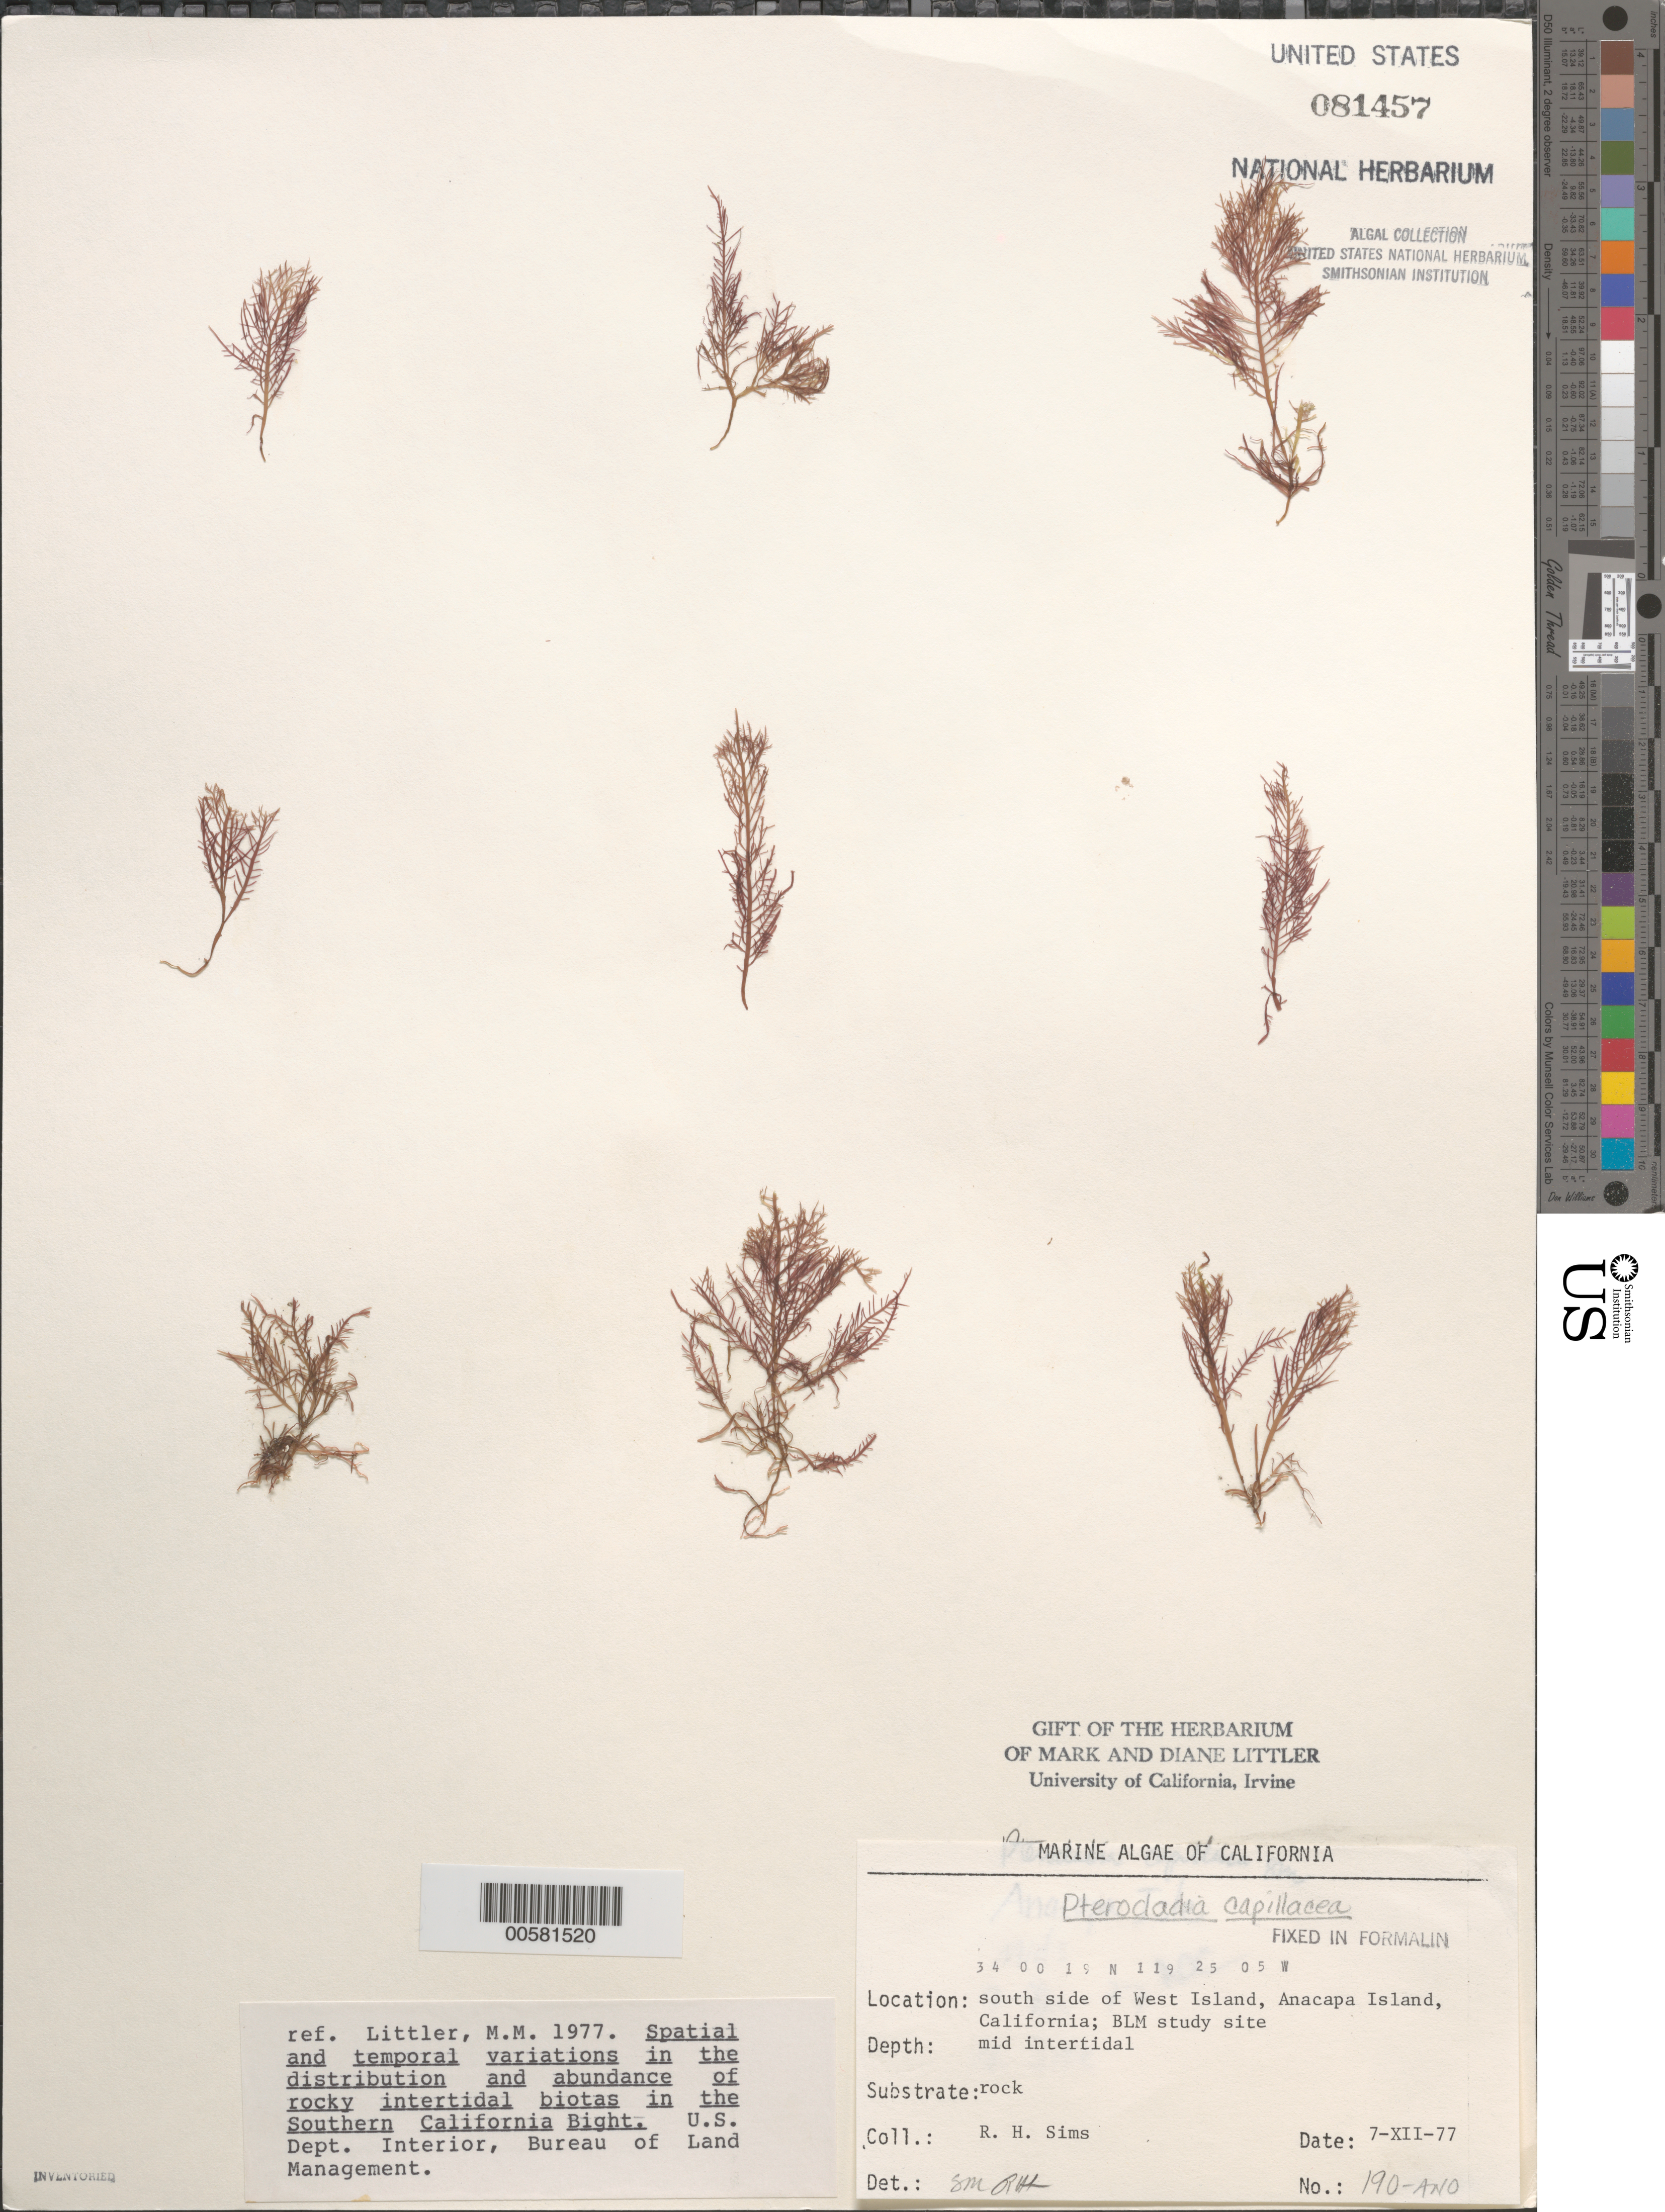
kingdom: Plantae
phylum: Rhodophyta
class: Florideophyceae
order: Gelidiales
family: Pterocladiaceae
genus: Pterocladiella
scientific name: Pterocladiella capillacea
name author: (S.G. Gmel.) Santelices & Hommers.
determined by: Algae name updating Project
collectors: R. H. Sims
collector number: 190-ANO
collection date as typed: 07 Dec 1975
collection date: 1975-12-07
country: United States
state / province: California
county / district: Ventura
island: Anacapa Island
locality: South side of west island, near Cat Rock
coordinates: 34 00'19"N, 119 25'05"W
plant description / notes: BLM-SOCALBIGHT Rocky Intertidal Survey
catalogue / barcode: US 81457